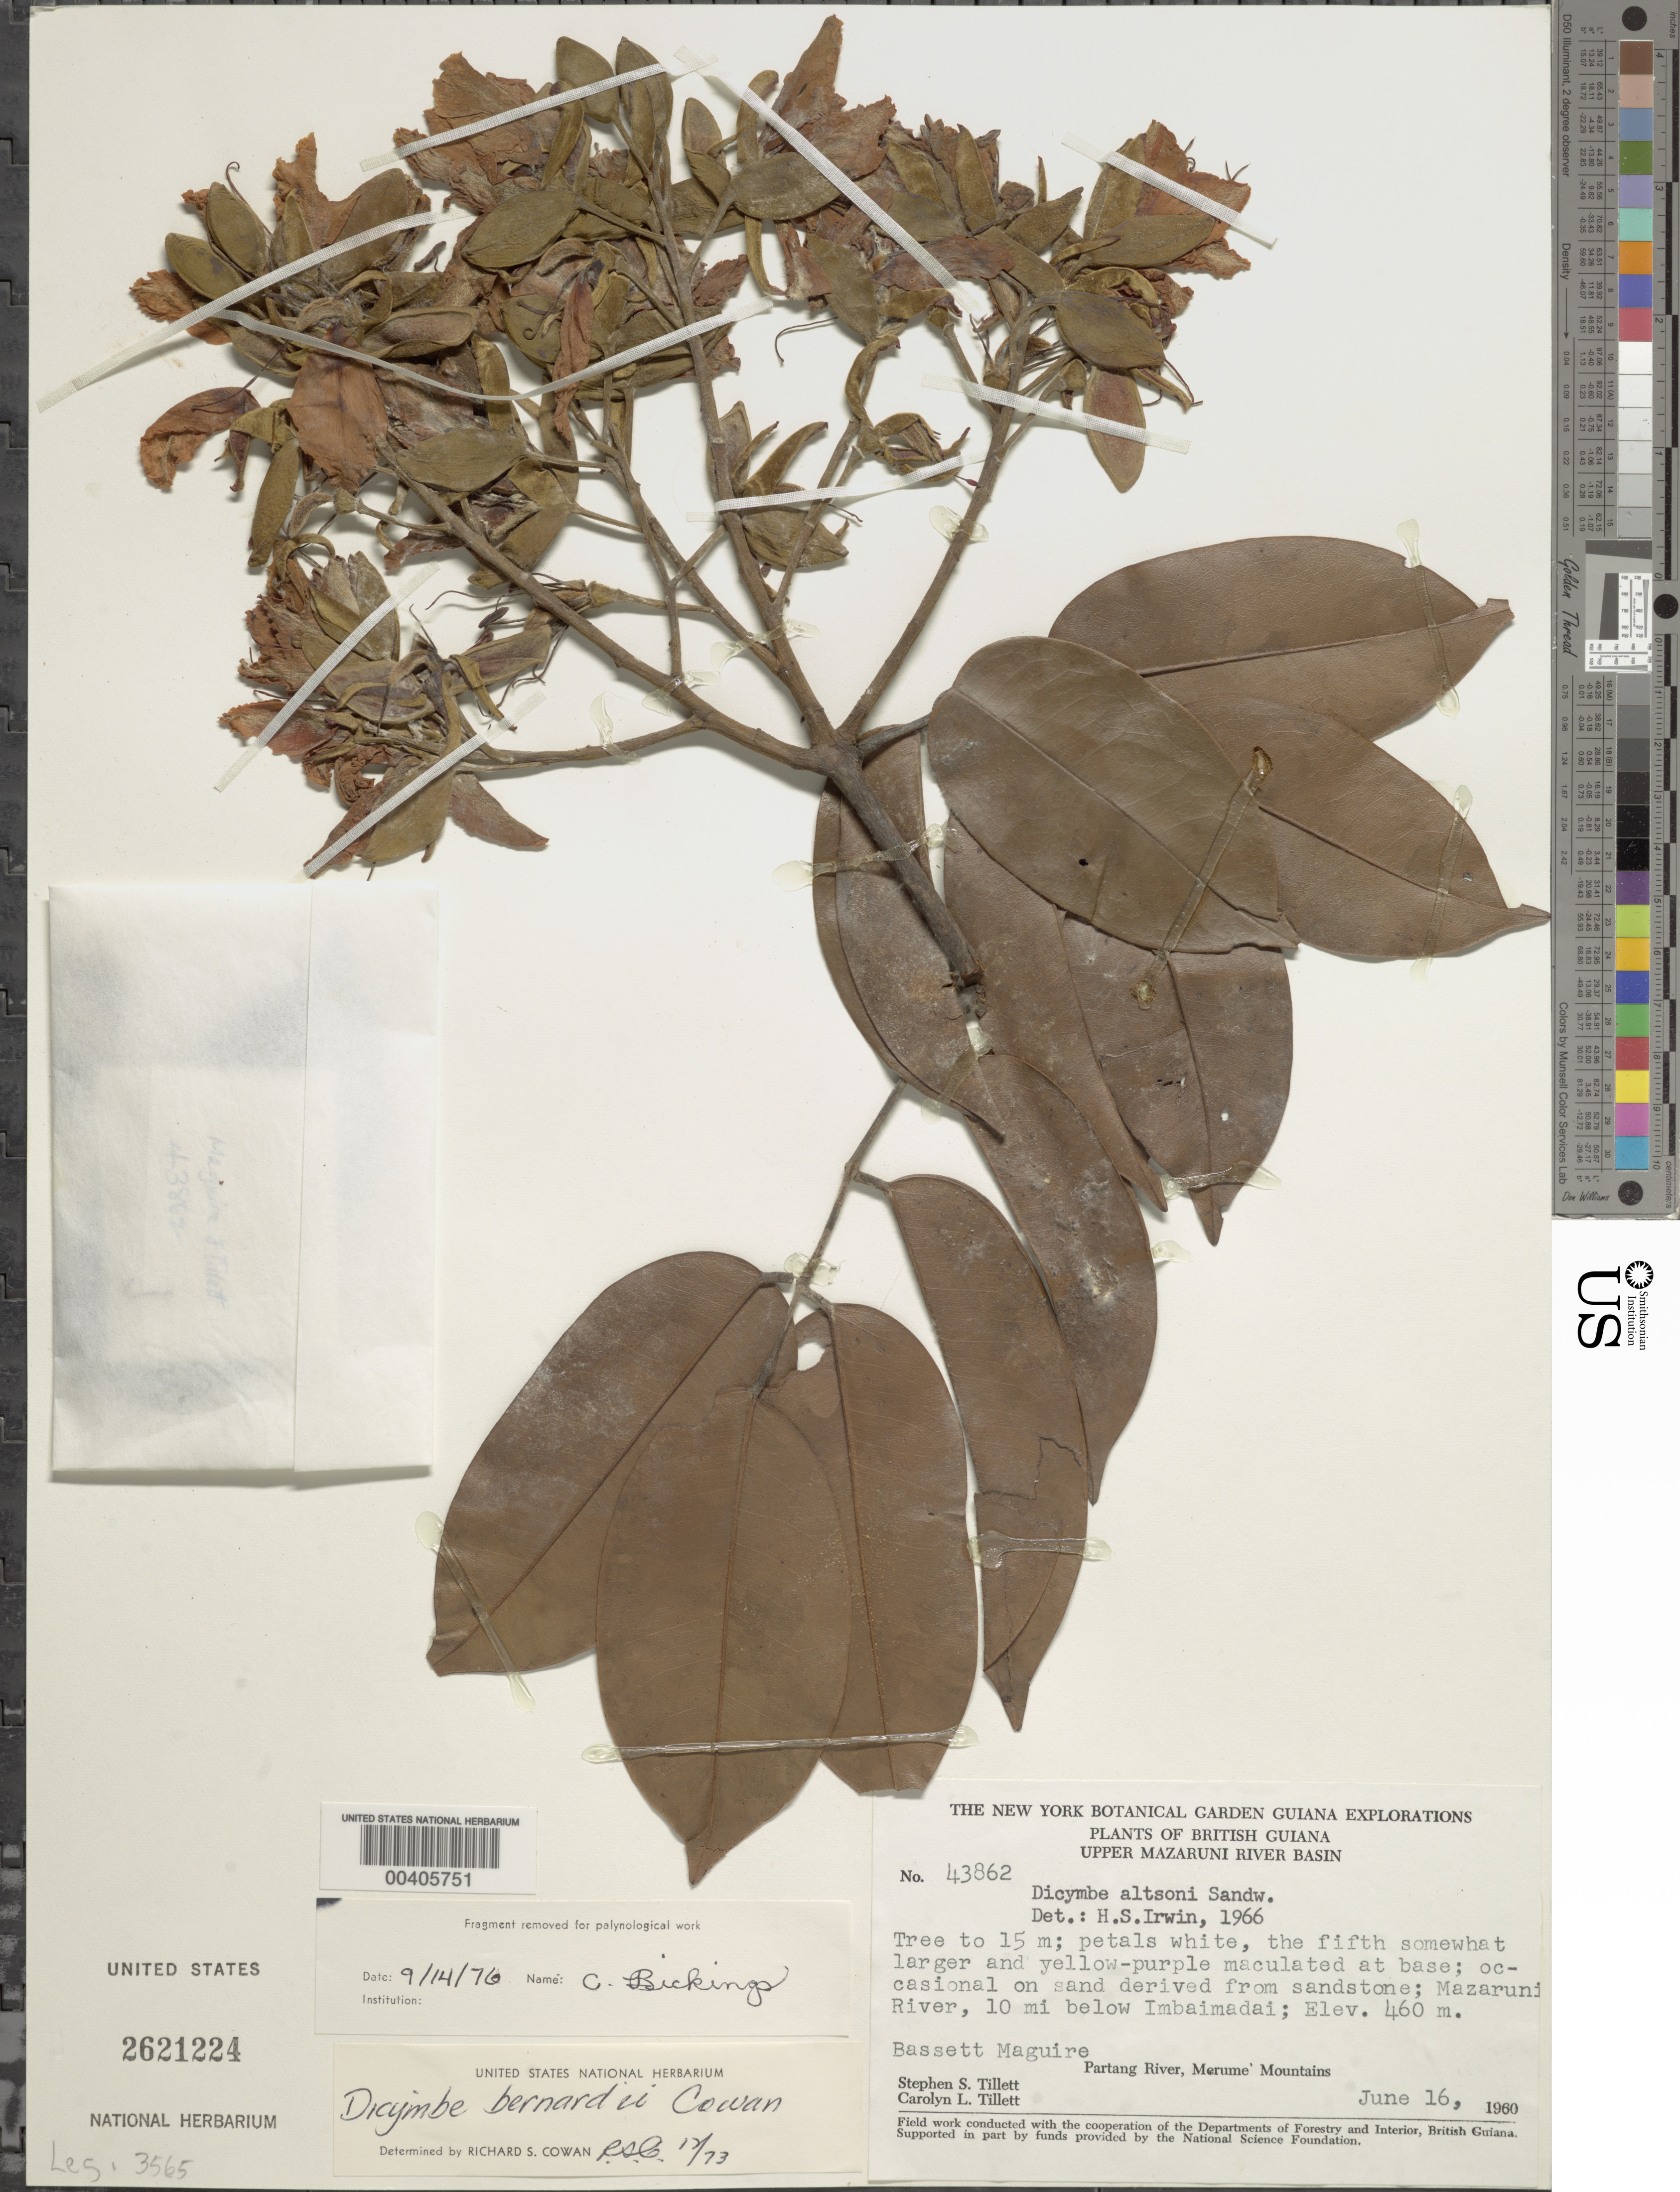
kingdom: Plantae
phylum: Tracheophyta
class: Magnoliopsida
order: Fabales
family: Fabaceae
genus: Dicymbe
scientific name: Dicymbe bernardii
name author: R.S. Cowan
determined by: Cowan, R. S.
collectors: S. S. Tillett & C. L. Tillett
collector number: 43862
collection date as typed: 16 Jun 1960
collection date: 1960-06-16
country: Guyana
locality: Mazaruni river, below imbaimadai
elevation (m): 460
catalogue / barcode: US 2621224